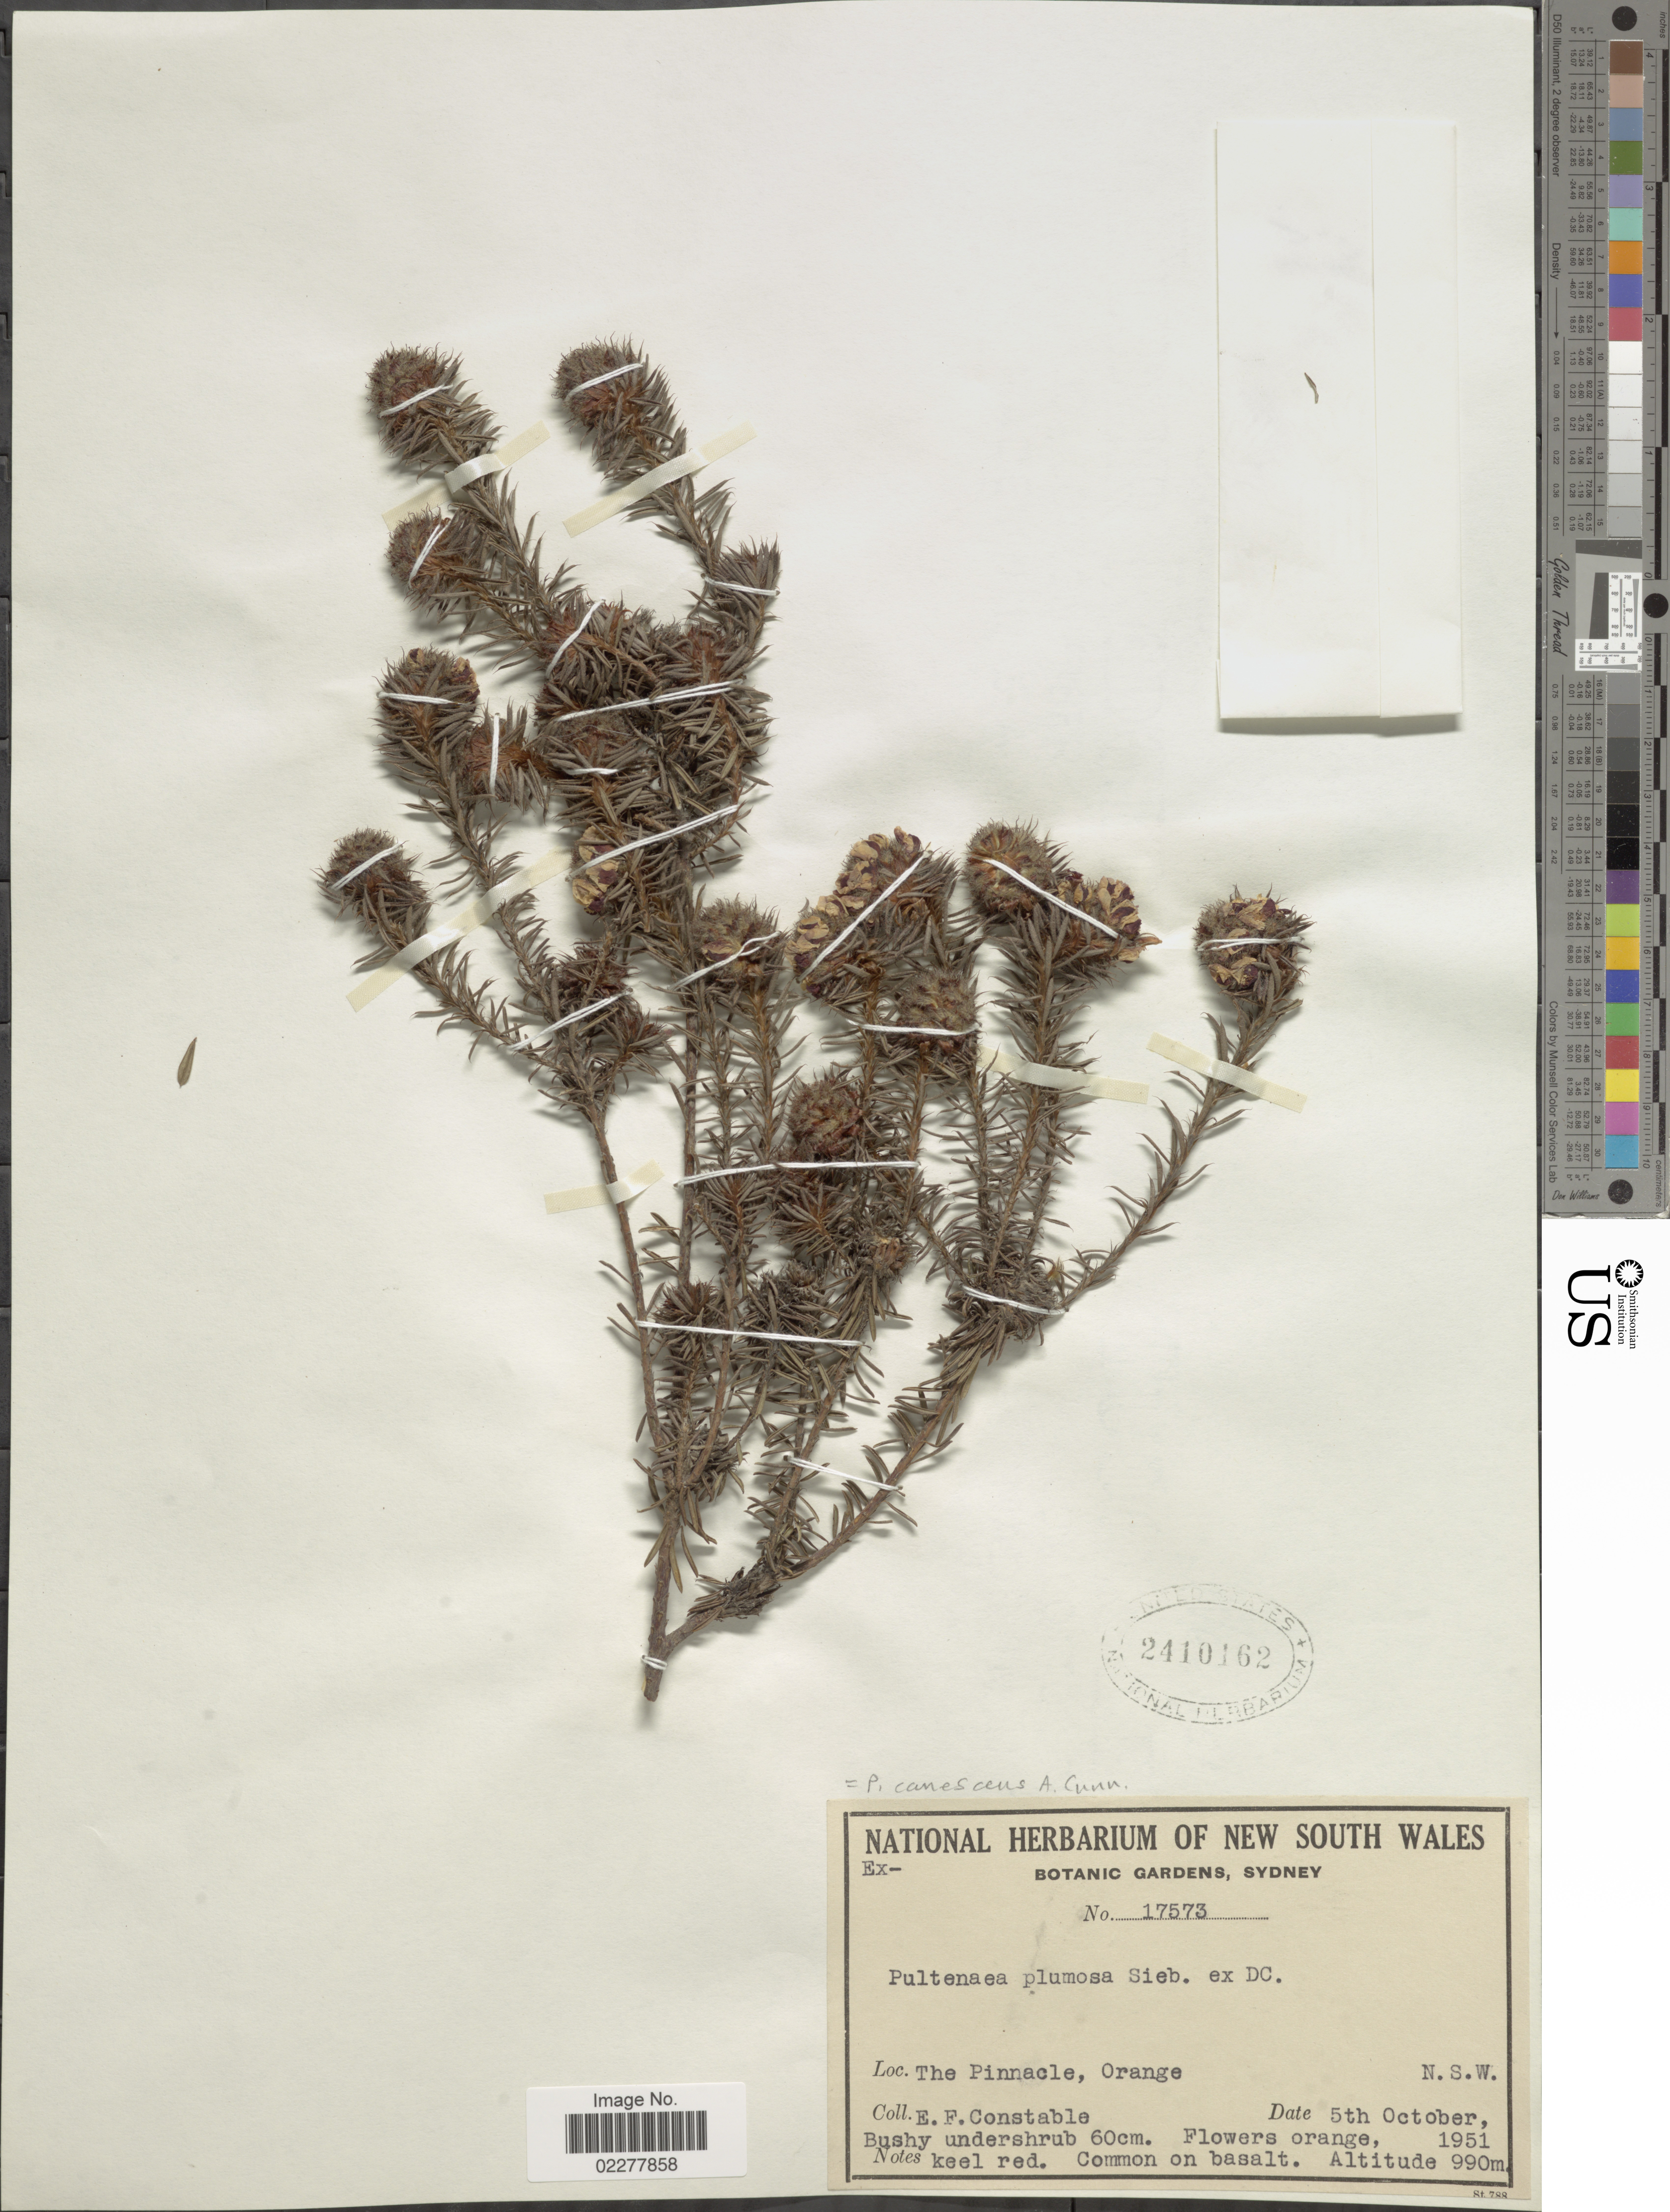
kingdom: Plantae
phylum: Tracheophyta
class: Magnoliopsida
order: Fabales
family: Fabaceae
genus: Pultenaea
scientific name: Pultenaea canescens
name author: A. Cunn.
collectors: E. F. Constable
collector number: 17573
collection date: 1951-10-05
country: Australia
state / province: New South Wales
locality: The Pinnacle, Orange. N.S.W.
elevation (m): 990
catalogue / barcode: US 2410162